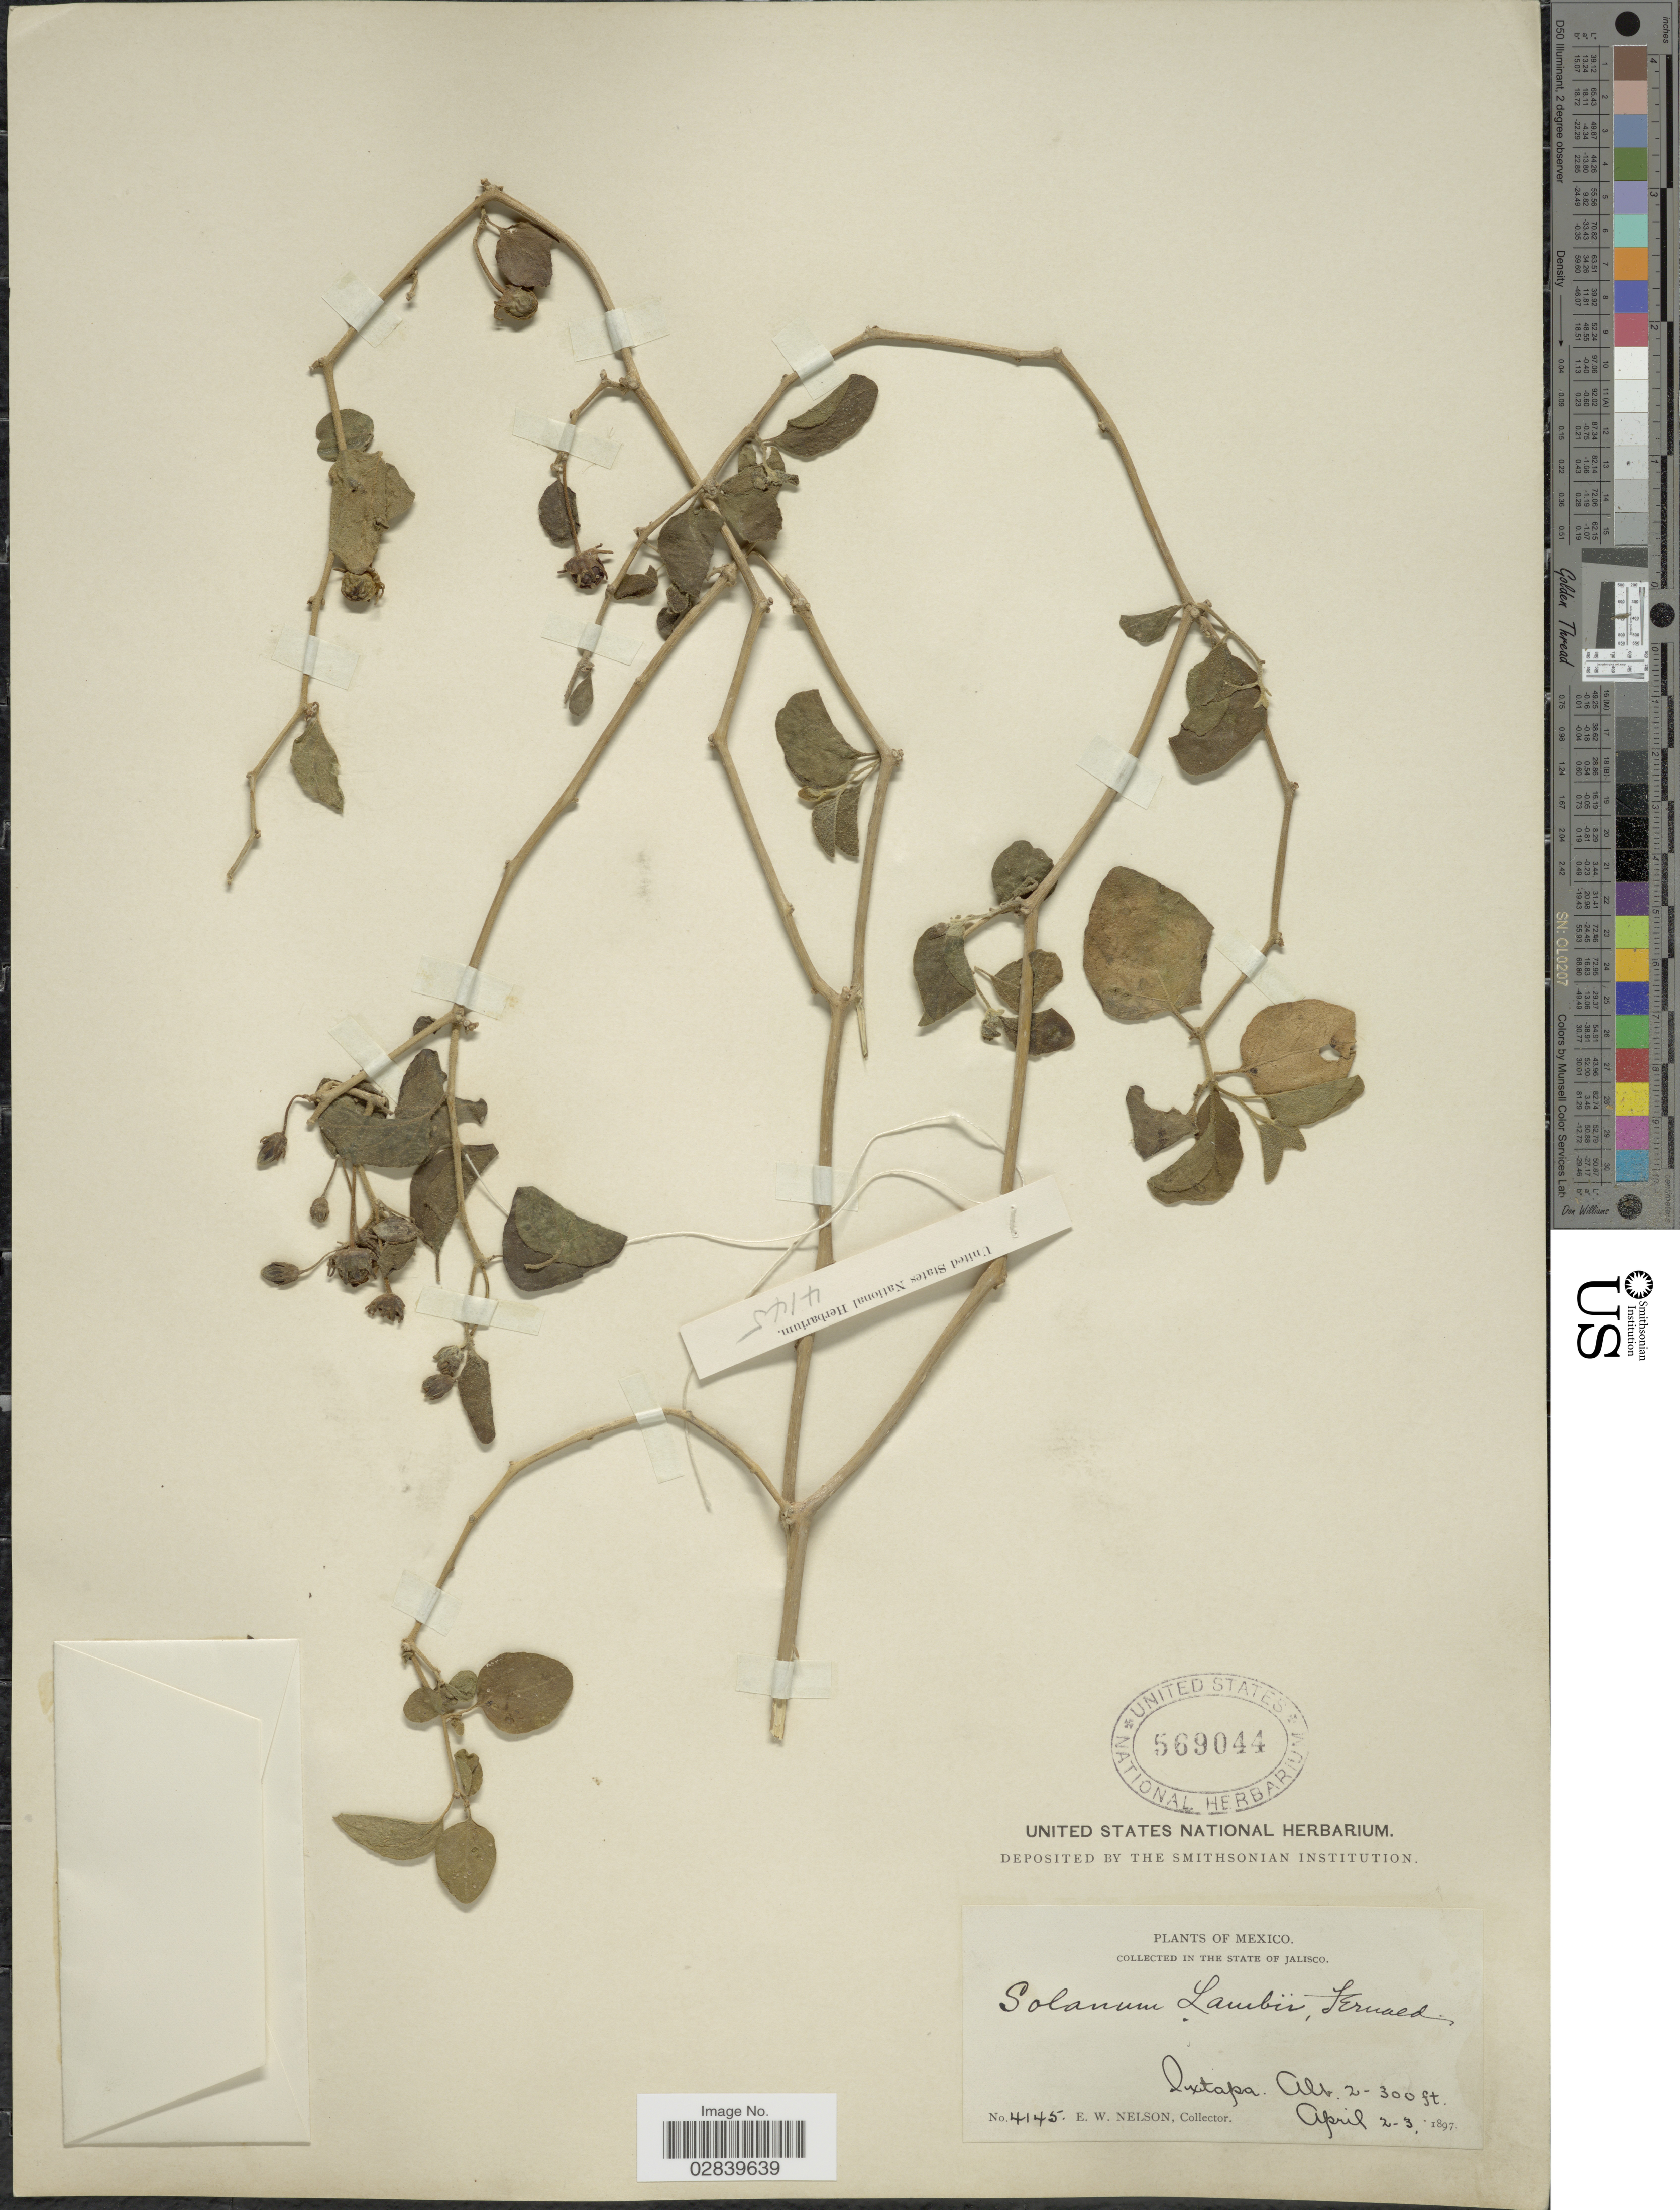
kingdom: Plantae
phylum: Tracheophyta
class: Magnoliopsida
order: Solanales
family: Solanaceae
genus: Lycianthes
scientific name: Lycianthes lenta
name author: (Cav.) Bitter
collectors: E. W. Nelson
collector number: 4145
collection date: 1897-04-02/1897-04-03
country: Mexico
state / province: Jalisco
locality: Ixtapa.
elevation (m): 61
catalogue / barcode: US 569044